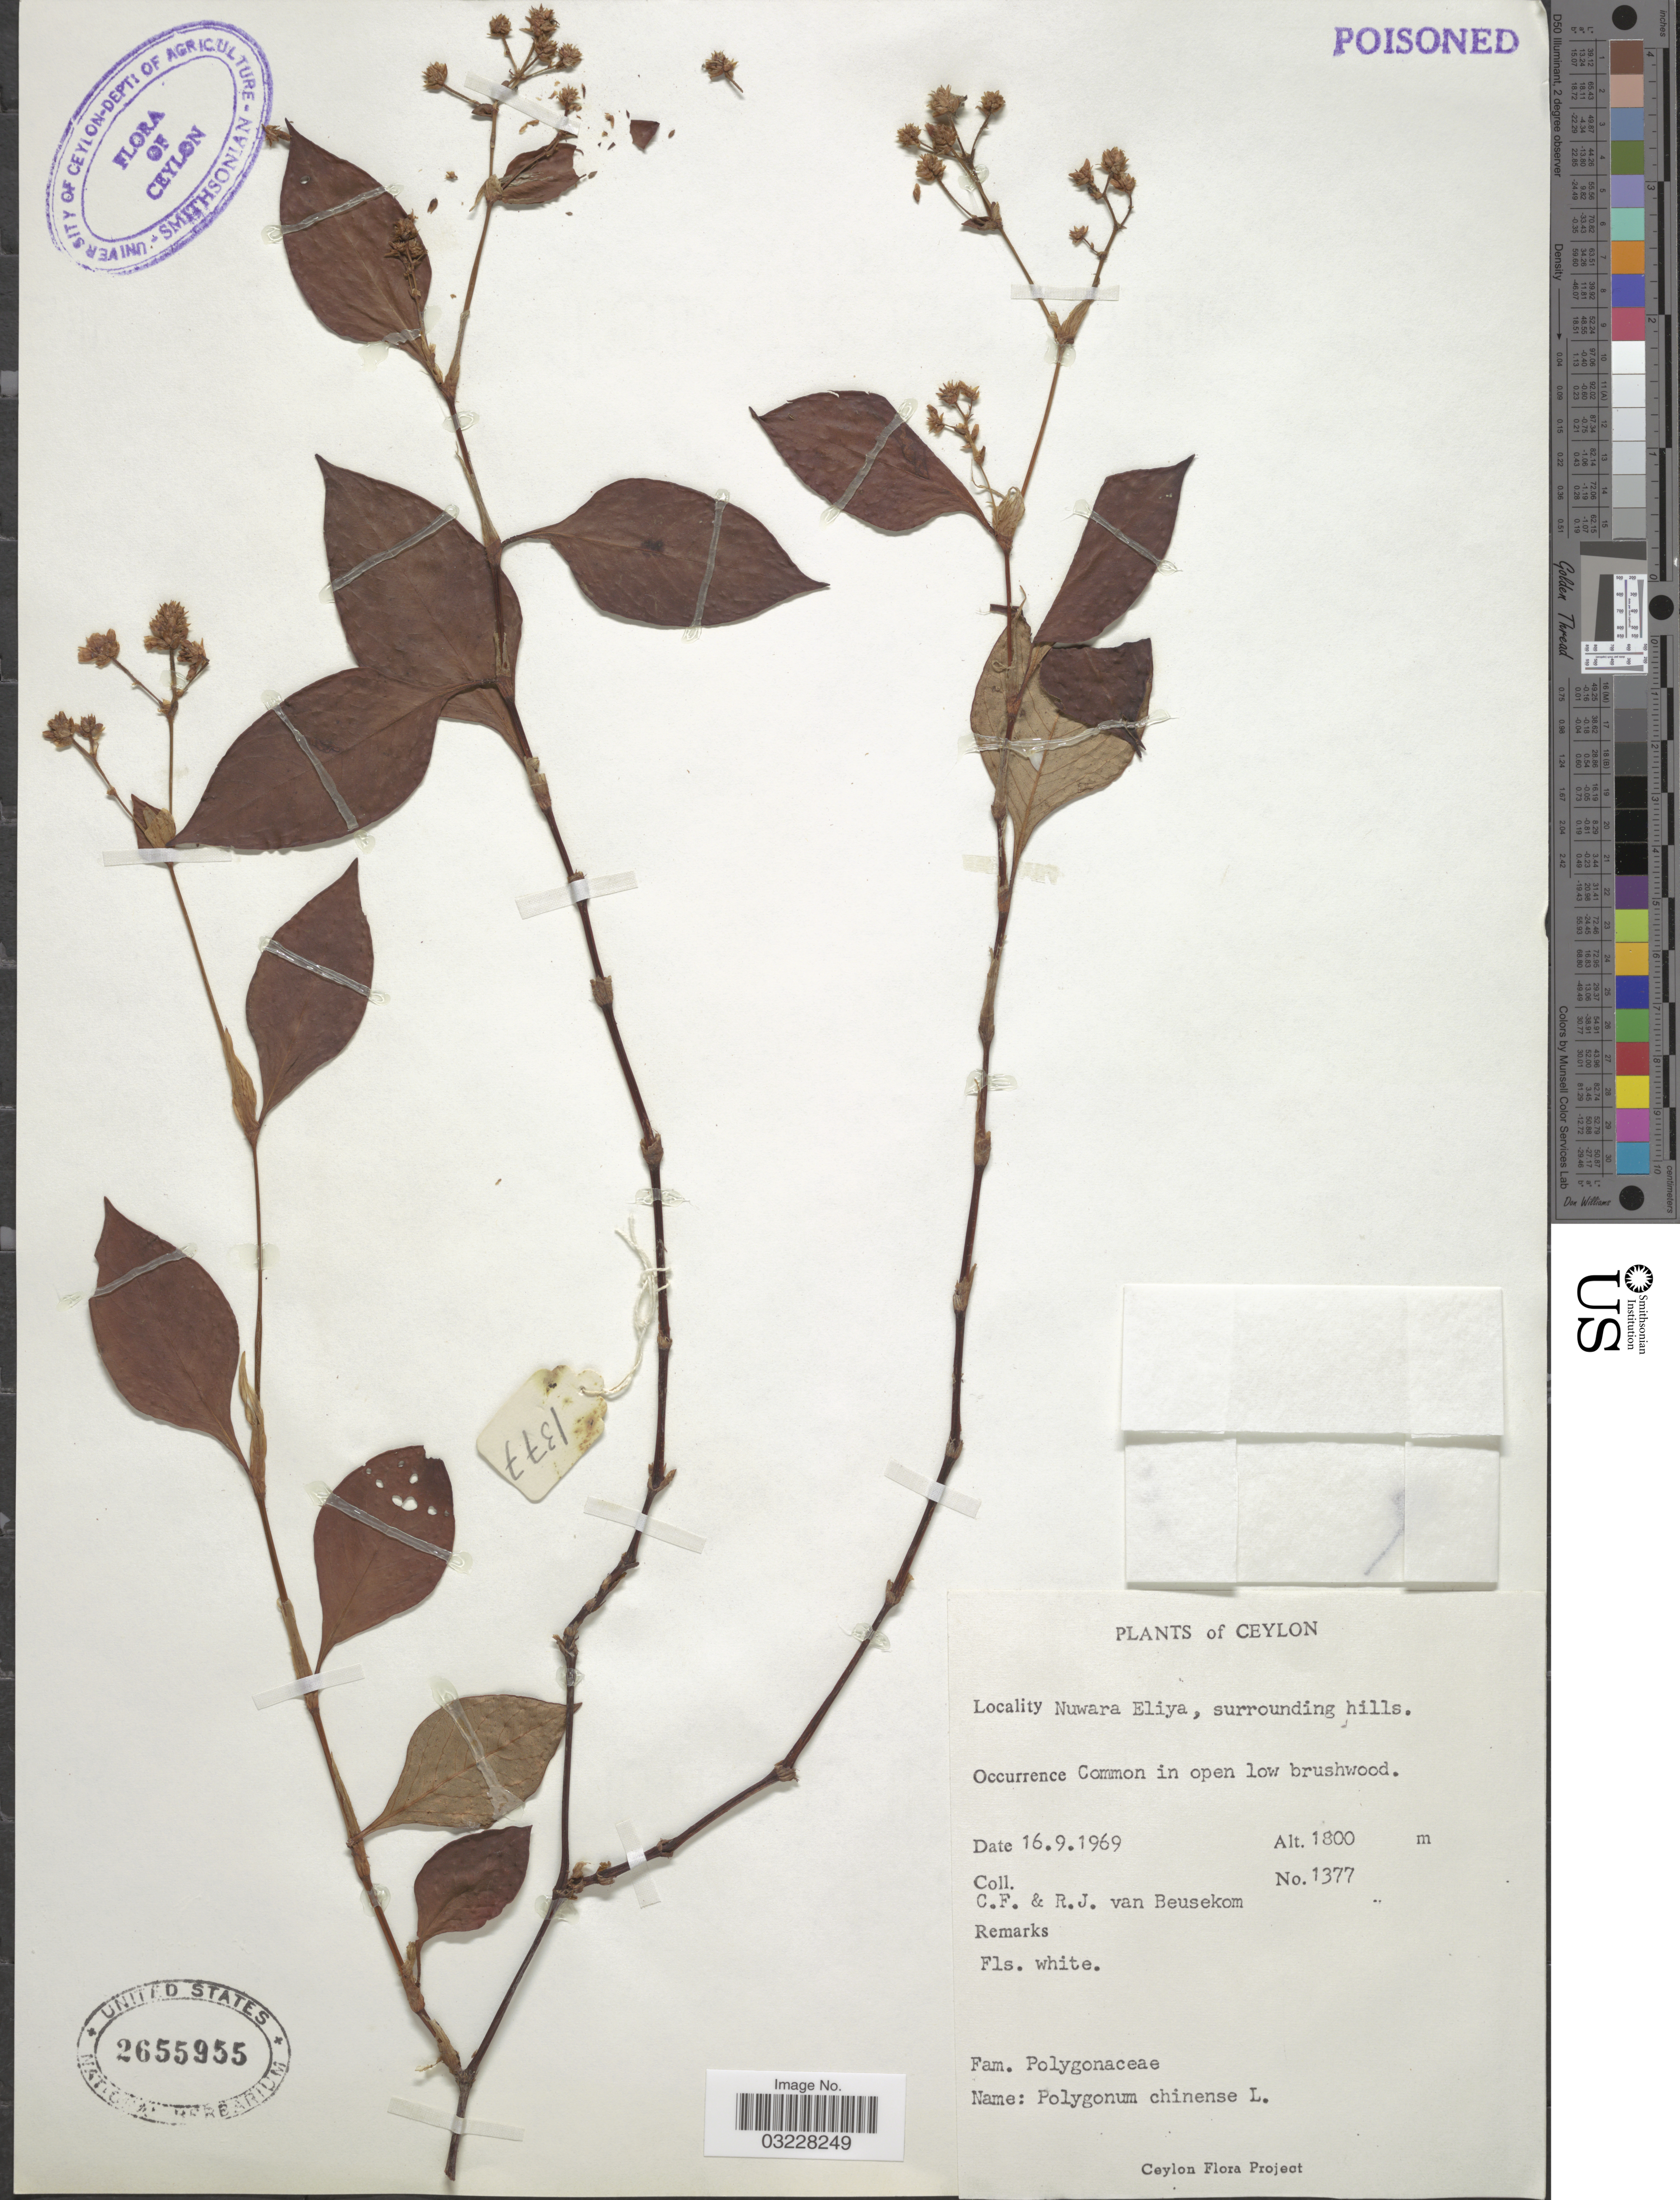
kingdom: Plantae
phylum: Tracheophyta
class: Magnoliopsida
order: Caryophyllales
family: Polygonaceae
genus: Polygonum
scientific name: Polygonum chinense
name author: L.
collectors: C. F. Beusekom & R. Van Beusekom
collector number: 1377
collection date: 1969-09-16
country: Sri Lanka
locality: Ceylon. Nuwara Eliya, surrounding hills.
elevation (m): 1800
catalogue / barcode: US 2655955